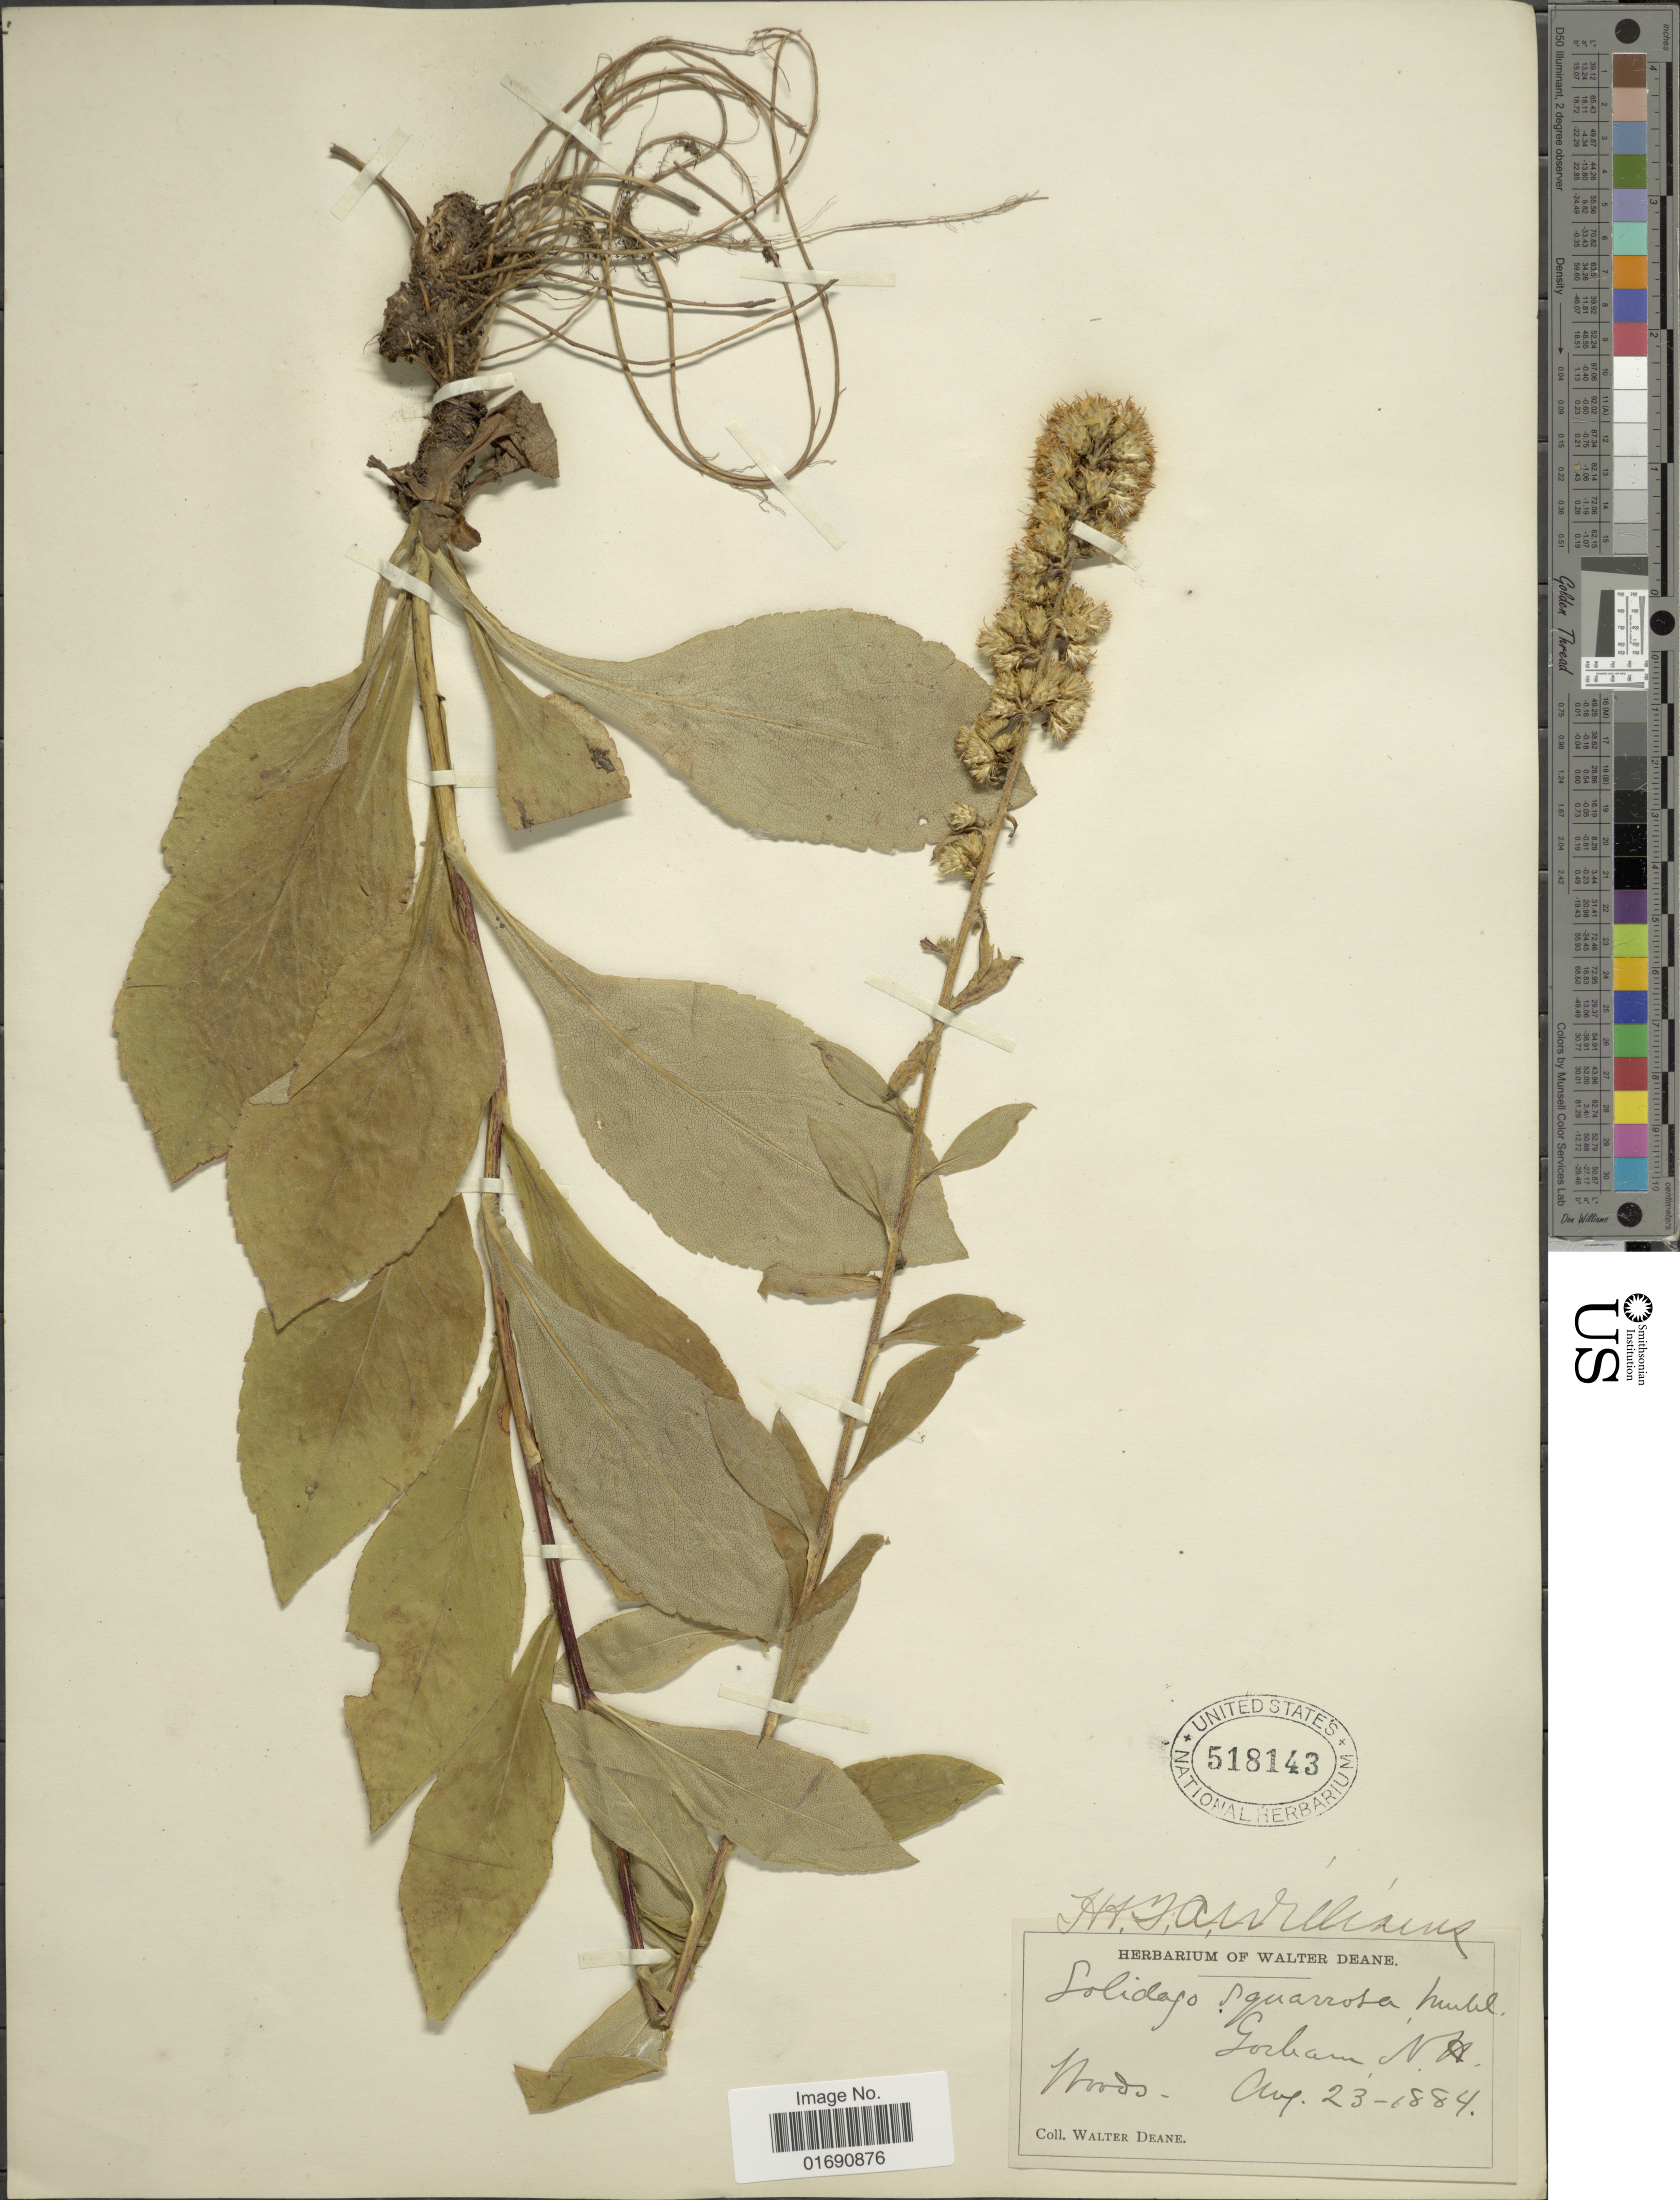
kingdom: Plantae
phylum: Tracheophyta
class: Magnoliopsida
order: Asterales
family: Asteraceae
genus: Solidago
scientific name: Solidago squarrosa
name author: Muhl.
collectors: W. Deane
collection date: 1884-08-23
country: United States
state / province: New Hampshire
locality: Gorham, Woods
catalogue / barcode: US 518143